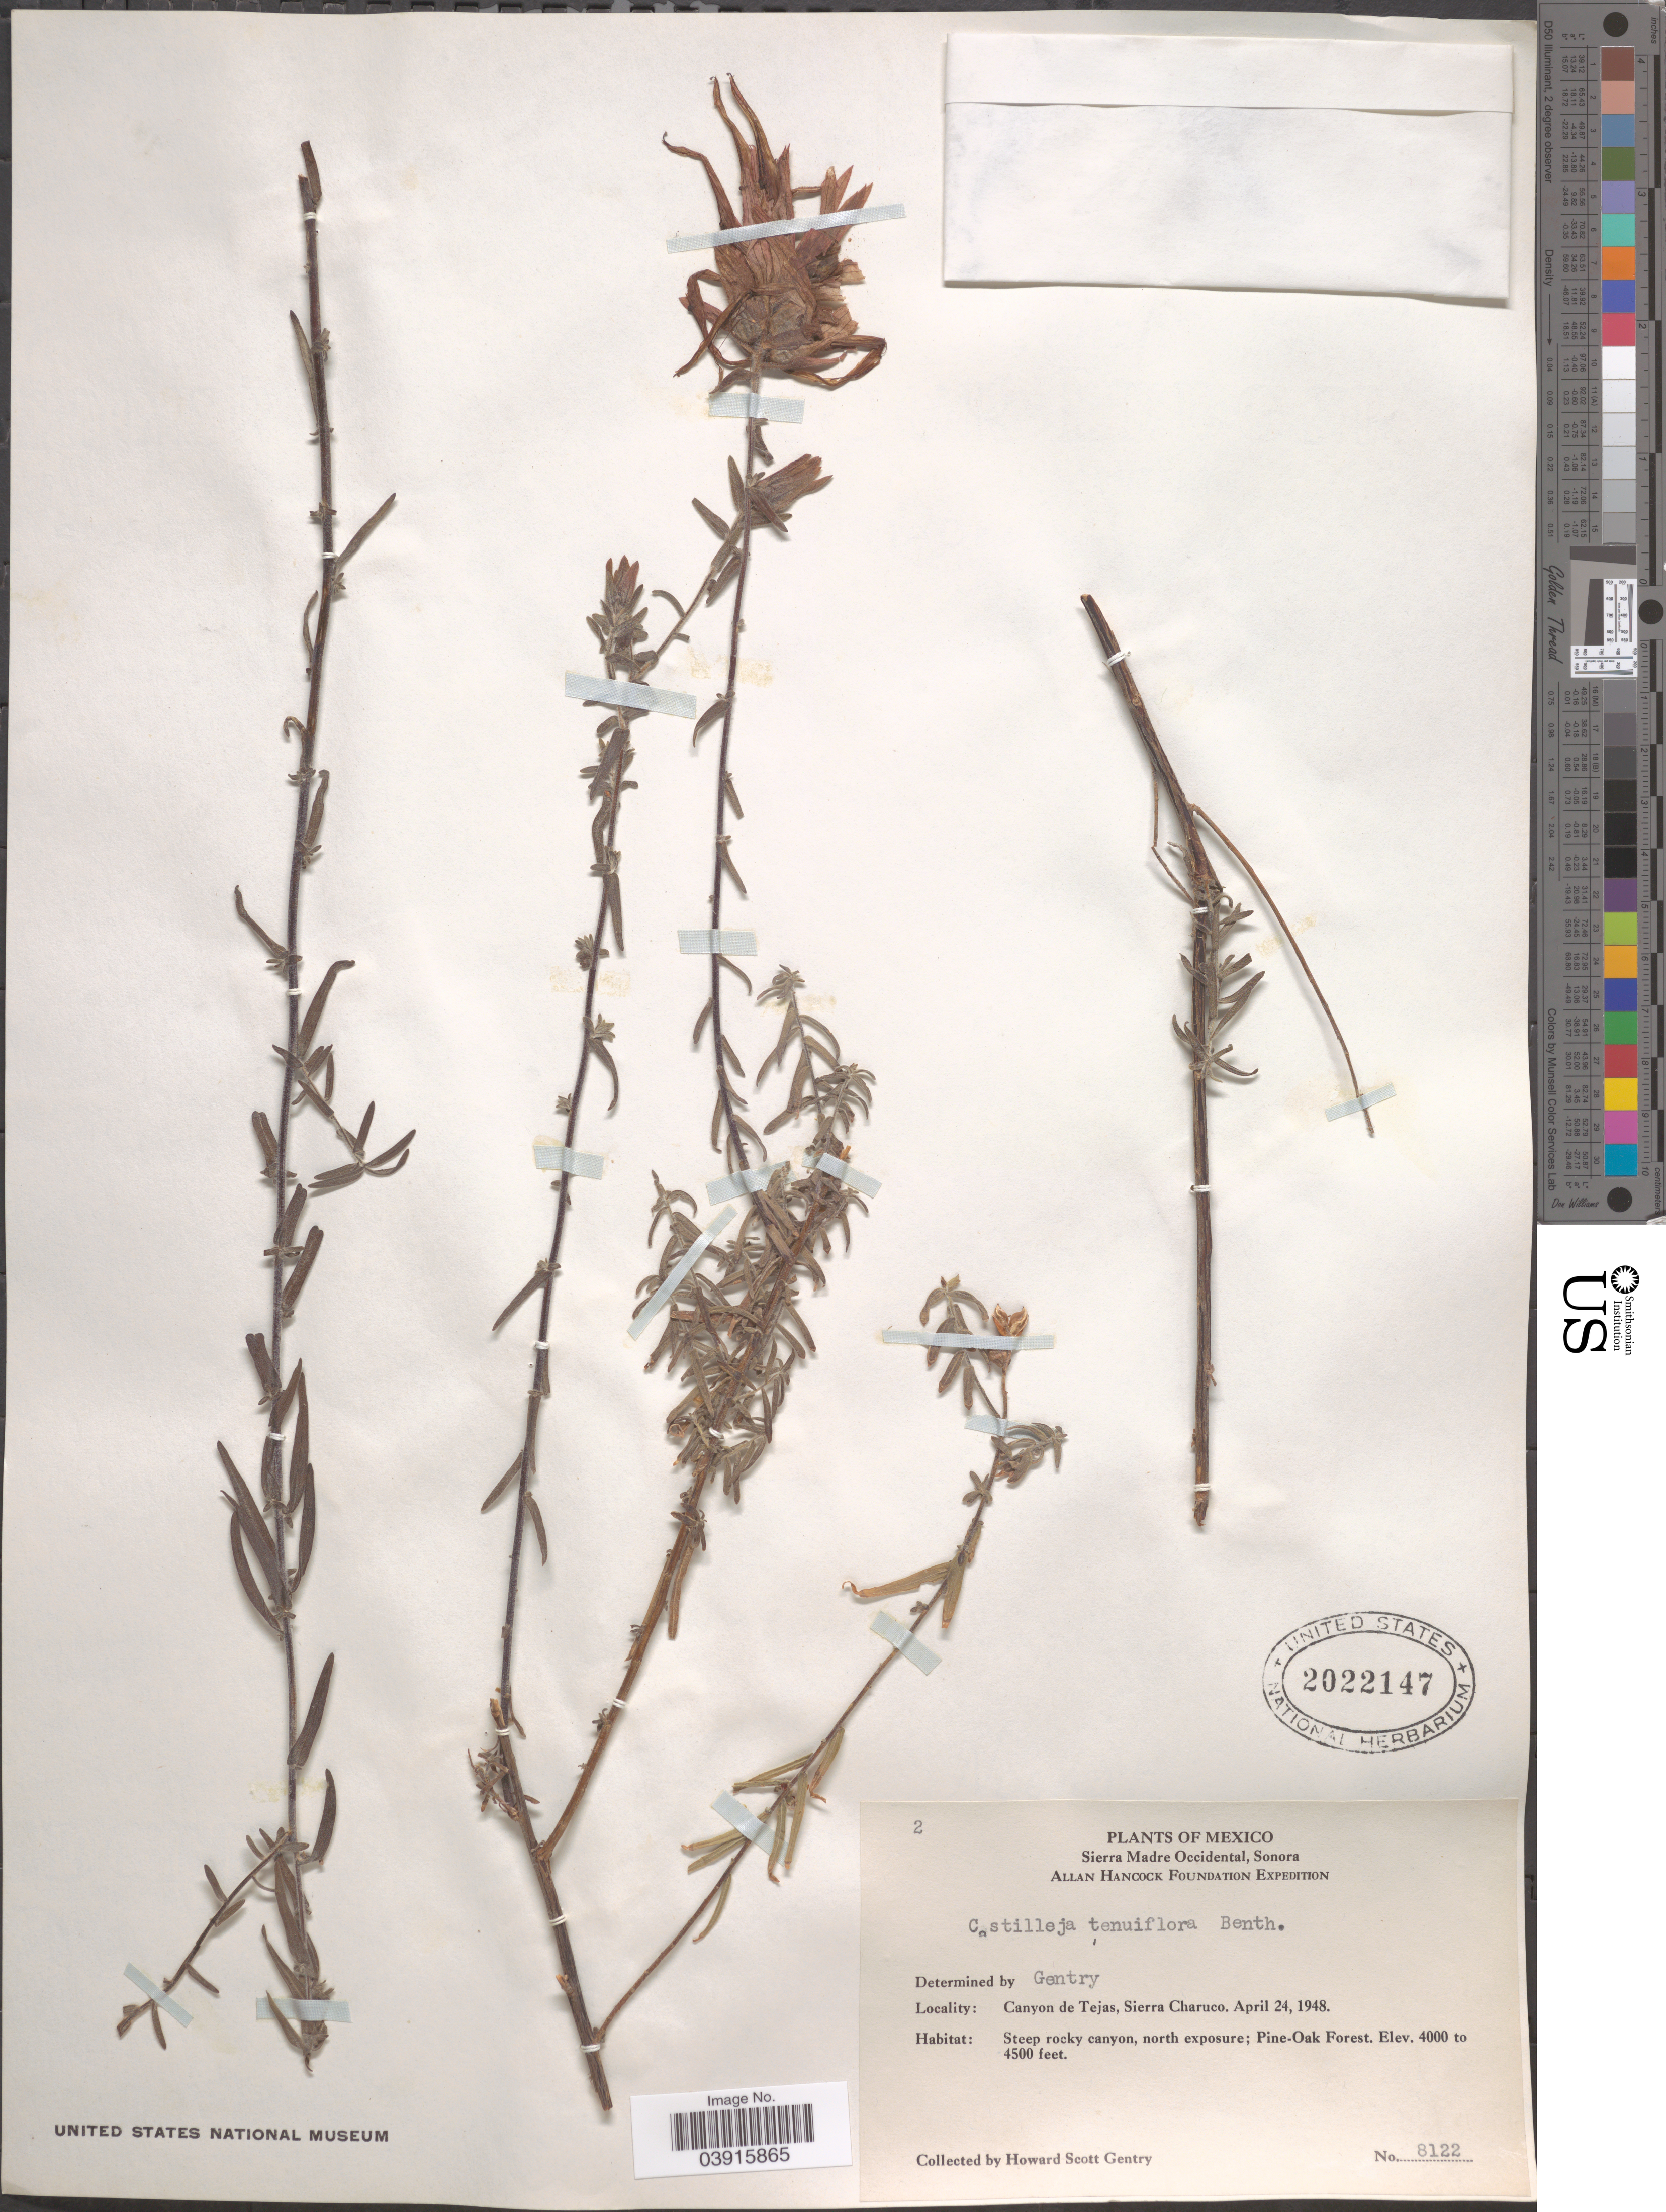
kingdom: Plantae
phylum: Tracheophyta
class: Magnoliopsida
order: Lamiales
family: Orobanchaceae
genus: Castilleja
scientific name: Castilleja tenuiflora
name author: Benth.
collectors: H. S. Gentry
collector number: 8122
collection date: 1948-04-24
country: Mexico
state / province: Sonora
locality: Sierra Madre Occidental. Canyon de Tejas, Sierra Charuco. Steep rocky canyon, north exposure.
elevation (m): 1219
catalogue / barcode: US 2022147